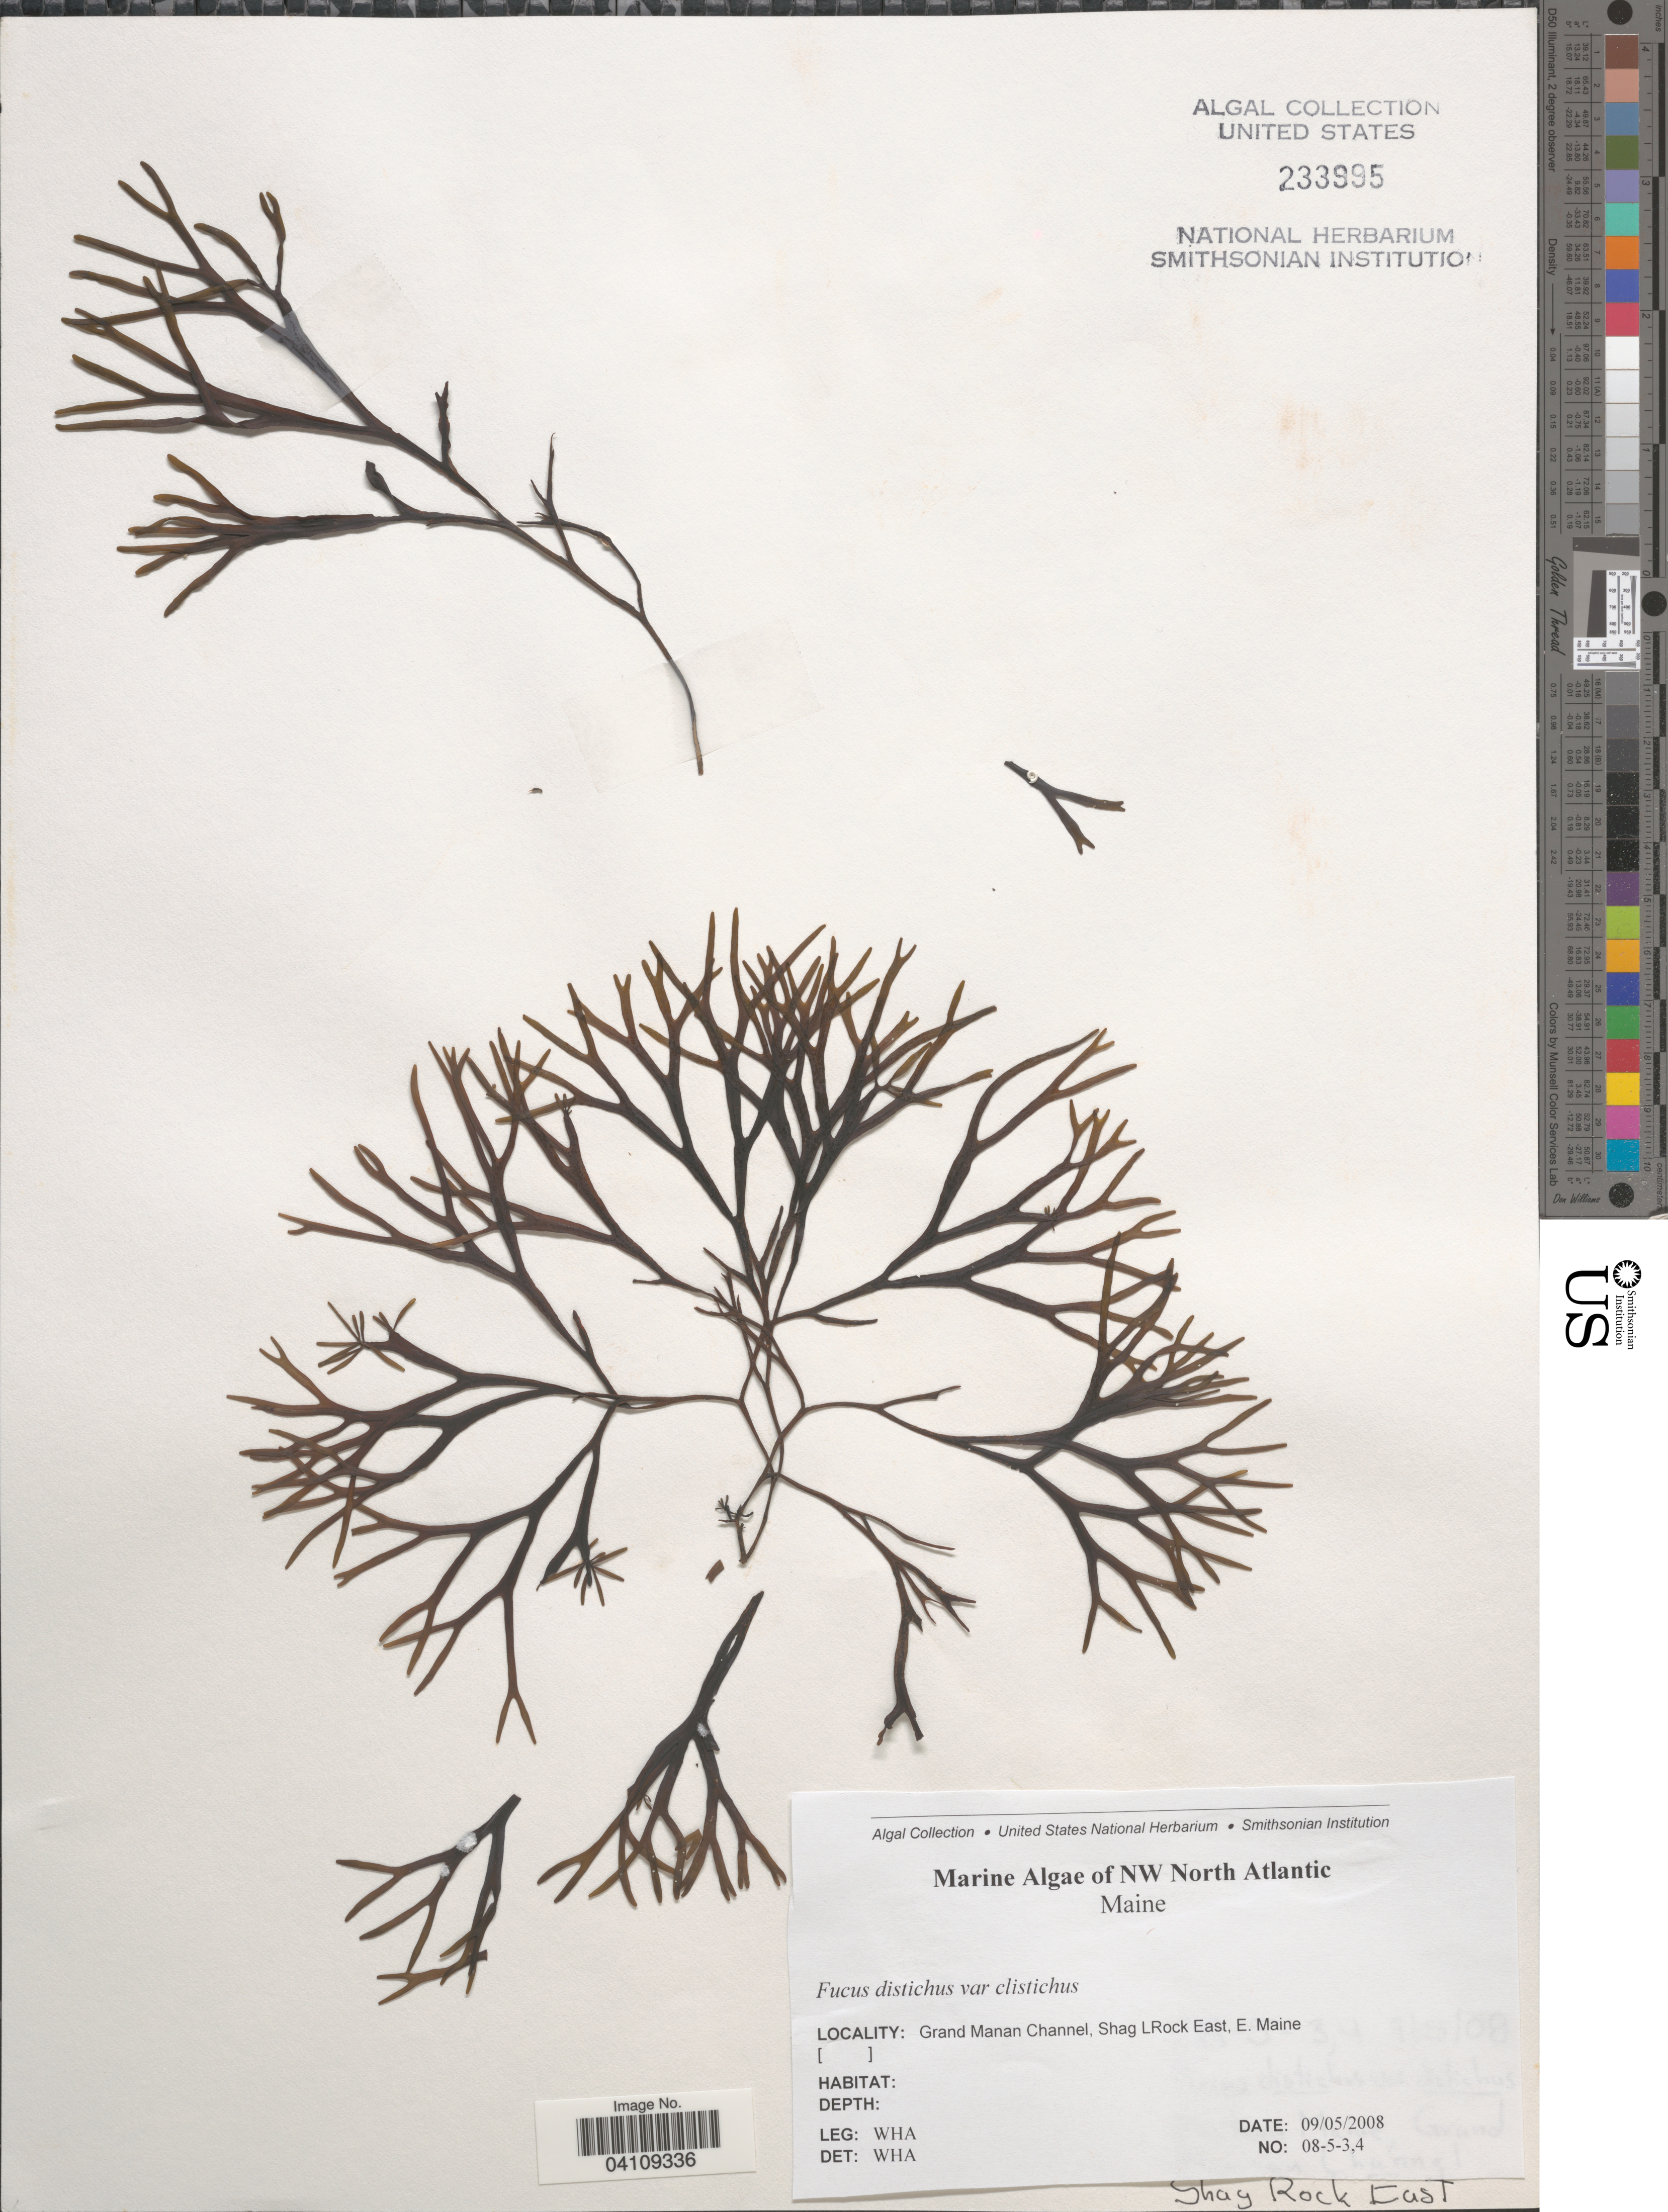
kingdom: Chromista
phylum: Ochrophyta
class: Phaeophyceae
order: Fucales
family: Fucaceae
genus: Fucus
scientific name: Fucus distichus var. clistichus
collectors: W. H. Adey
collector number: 08-5-3,4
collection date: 2008-09-05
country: United States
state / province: Maine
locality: NW North Atlantic. Grand Manan Channel, Shag LRock East, E. Maine.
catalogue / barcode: US 233995